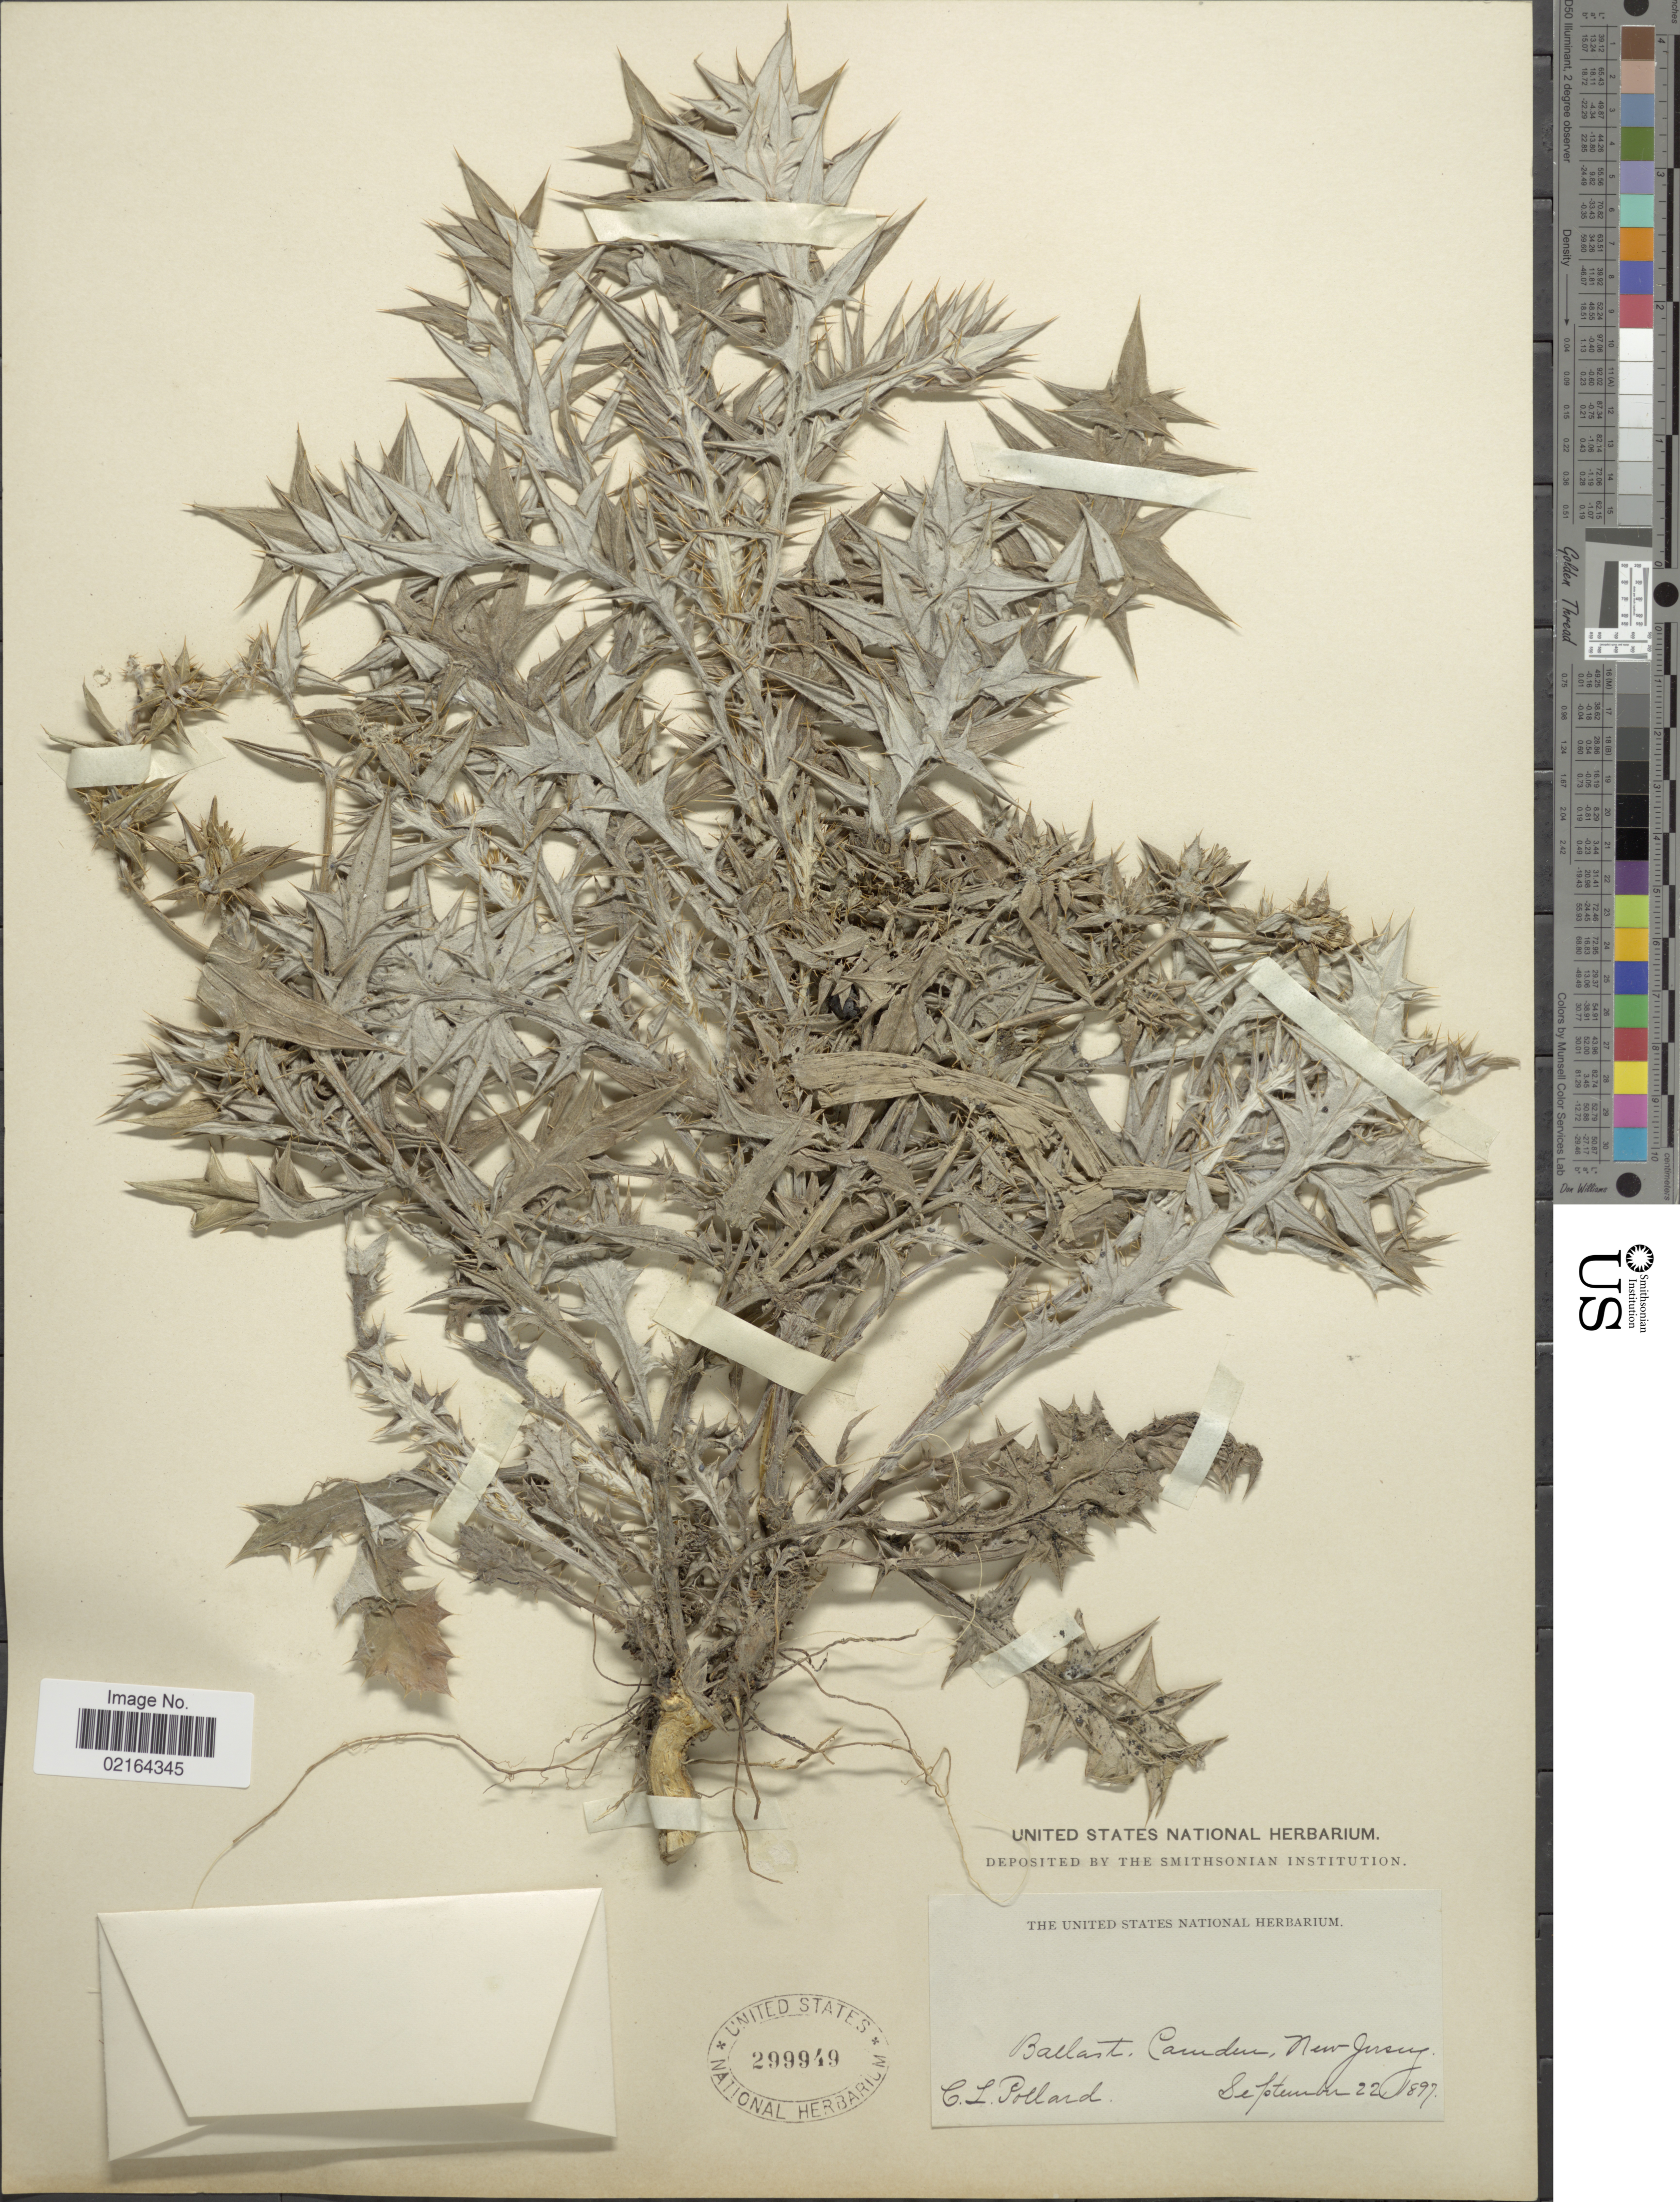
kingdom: Plantae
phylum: Tracheophyta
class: Magnoliopsida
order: Asterales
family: Asteraceae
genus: Scolymus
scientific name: Scolymus hispanicus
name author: L.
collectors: C. L. Pollard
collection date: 1897-09-22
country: United States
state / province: New Jersey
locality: Ballast, Camden, New Jersey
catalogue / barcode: US 299949